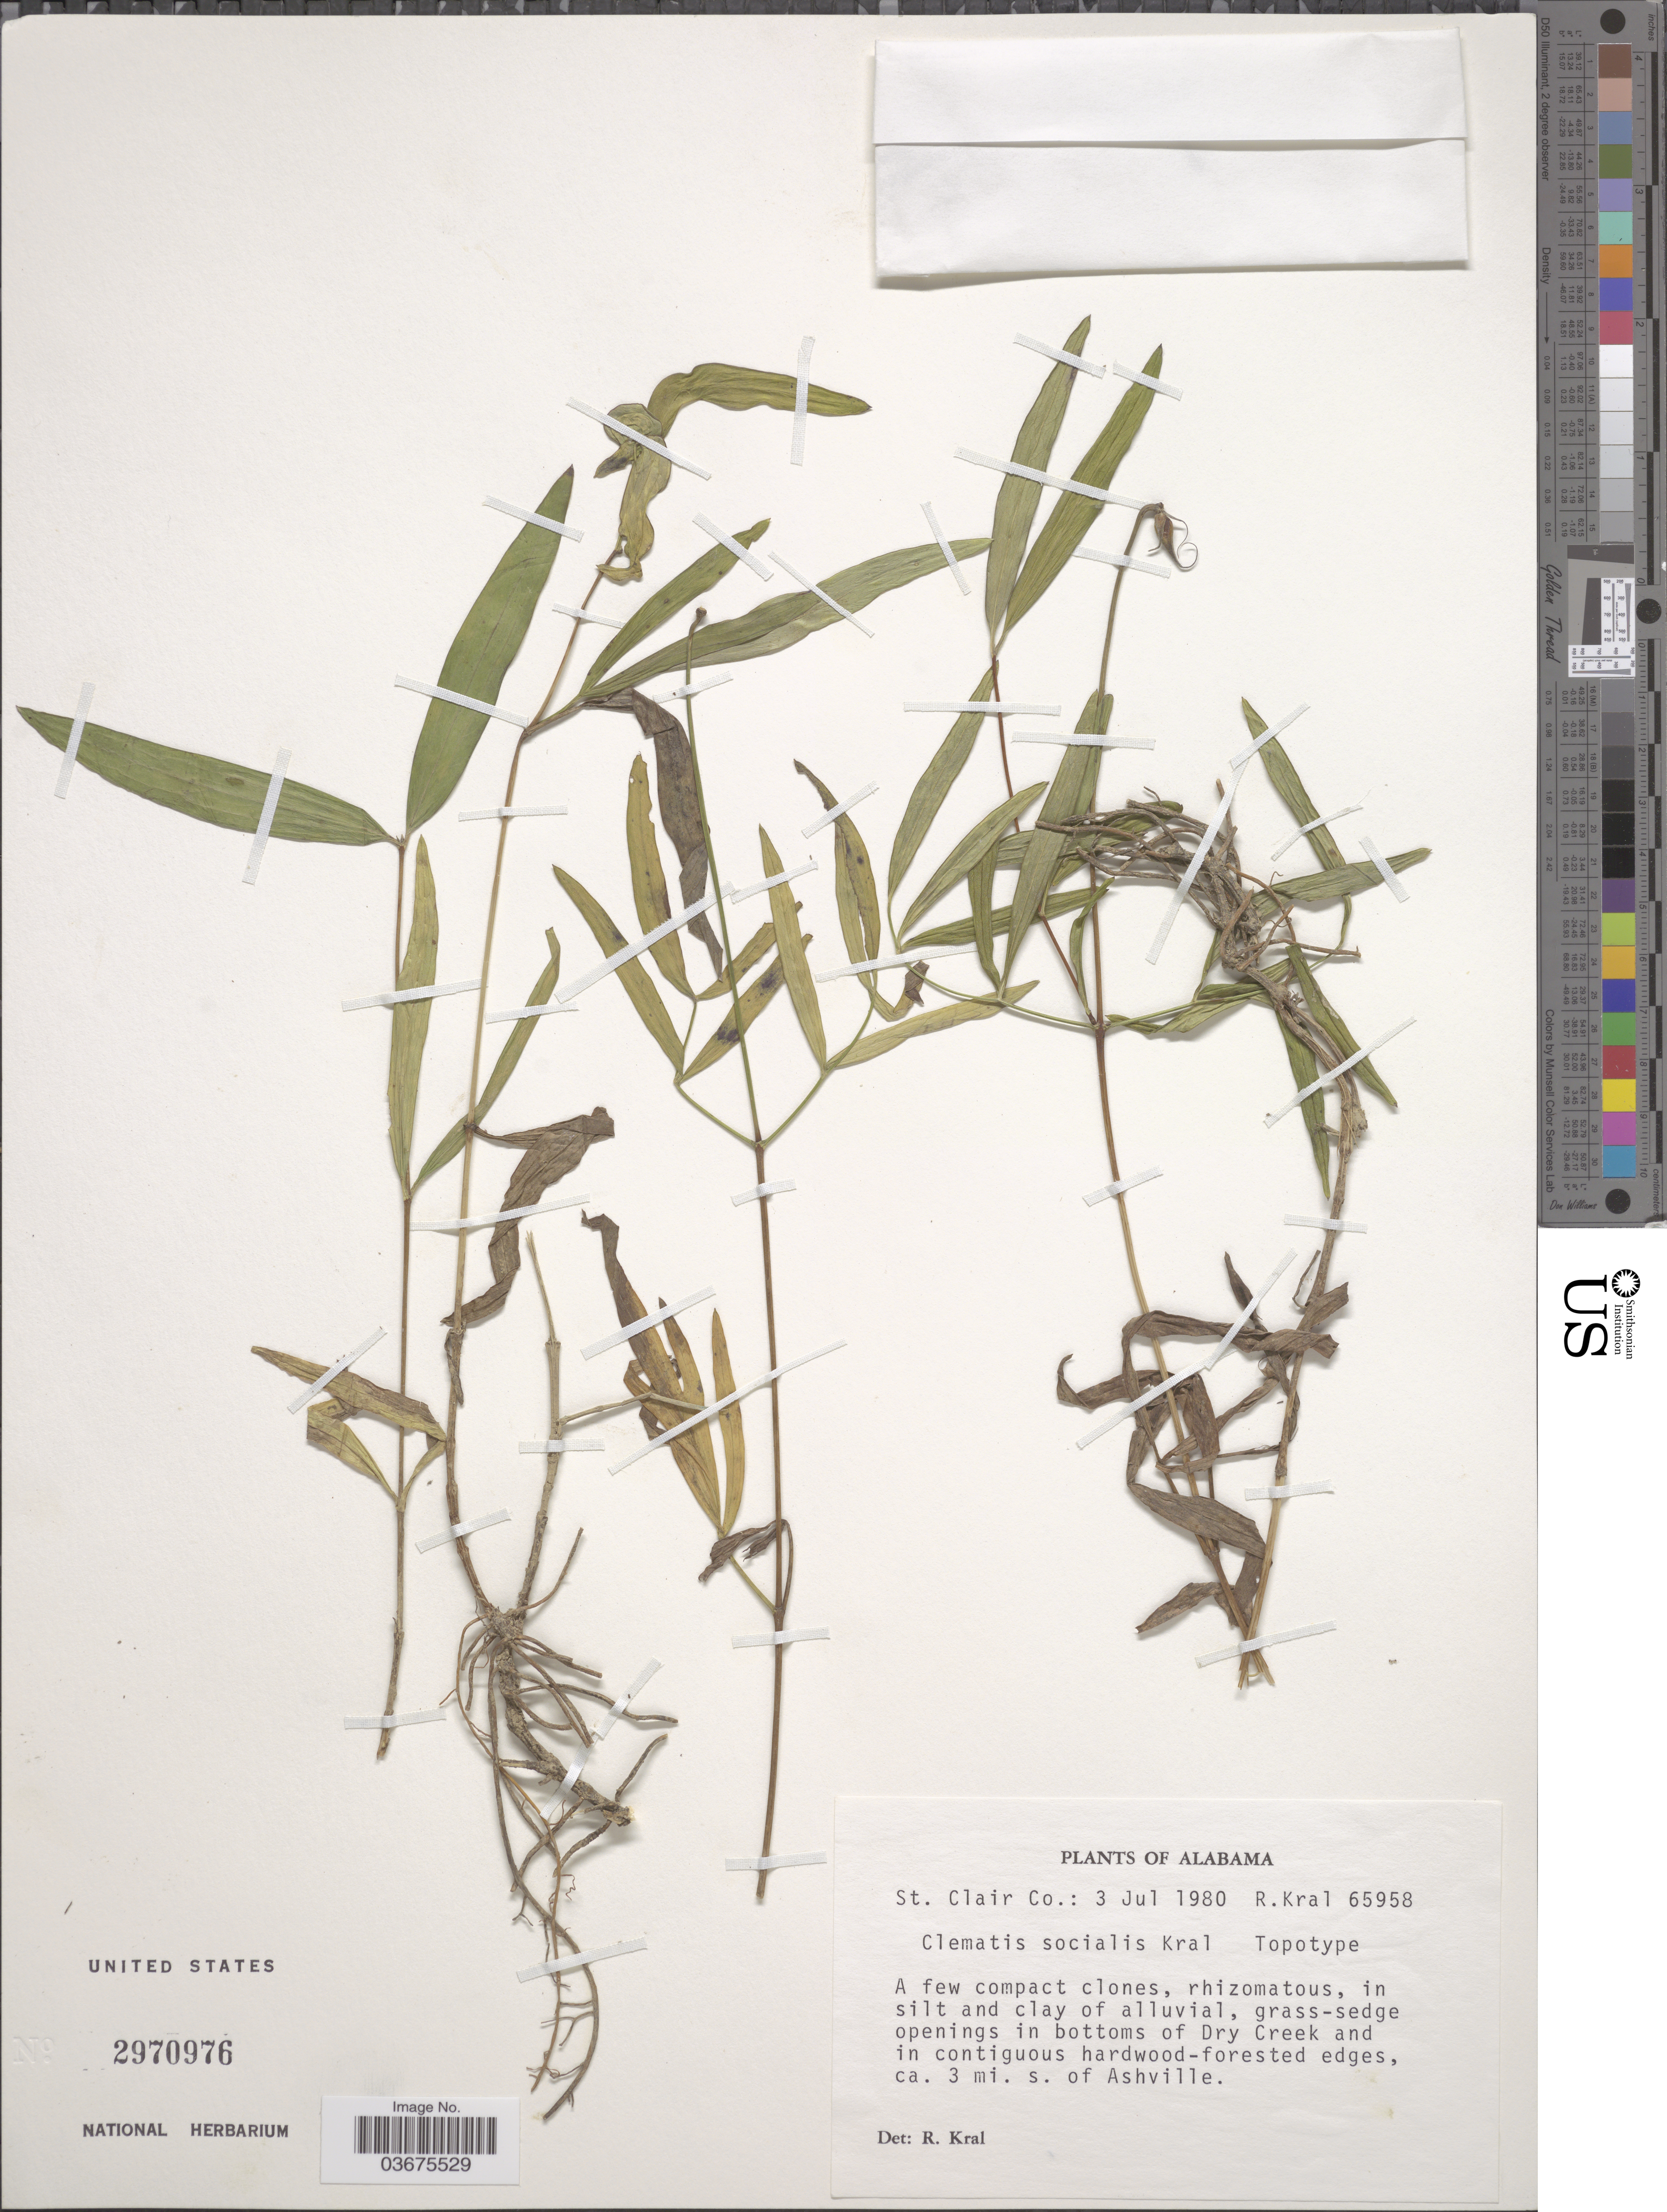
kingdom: Plantae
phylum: Tracheophyta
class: Magnoliopsida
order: Ranunculales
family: Ranunculaceae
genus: Clematis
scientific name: Clematis socialis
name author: Kral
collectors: R. Kral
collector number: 65958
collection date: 1980-07-03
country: United States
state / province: Alabama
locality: St. Clair Co. Bottoms of Dry Creek, ca. 3 mi. s. of Ashville.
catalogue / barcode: US 2970976